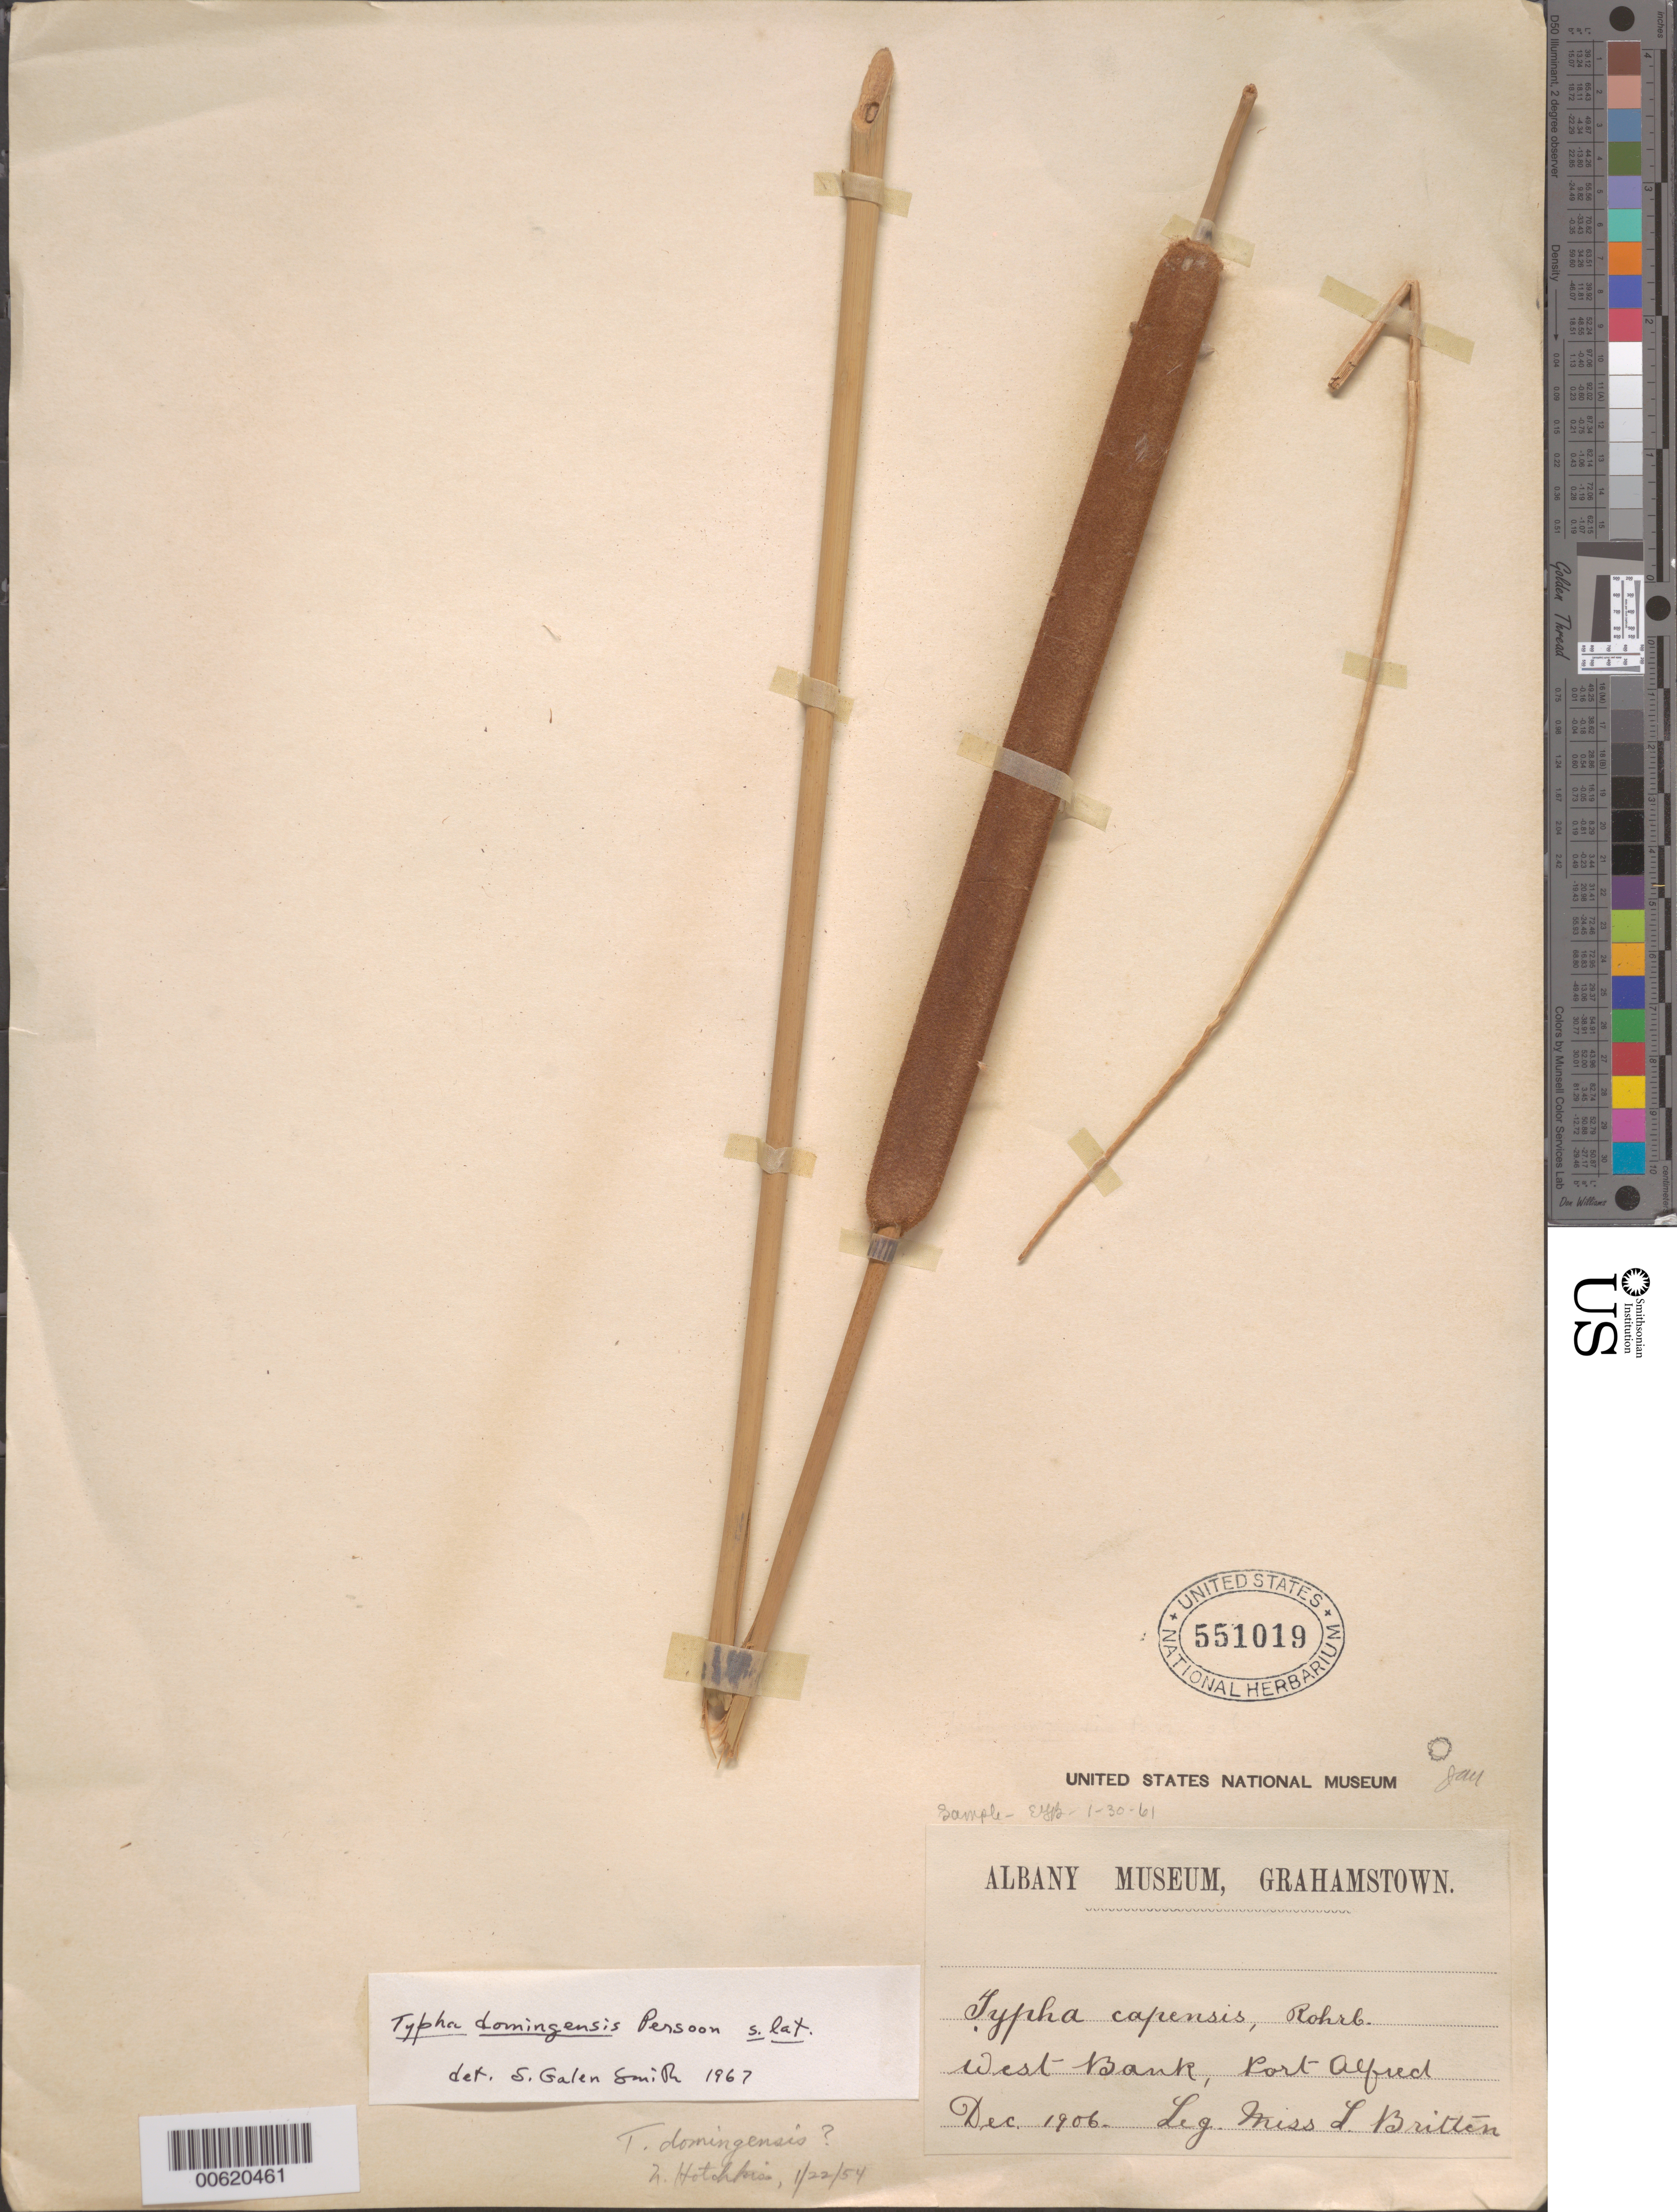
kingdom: Plantae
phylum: Tracheophyta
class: Liliopsida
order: Poales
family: Typhaceae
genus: Typha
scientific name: Typha domingensis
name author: Pers.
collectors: L. Britton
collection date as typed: Dec 1906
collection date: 1906-12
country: South Africa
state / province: Eastern Cape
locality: Port Alfred, West Bank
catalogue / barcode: US 551019